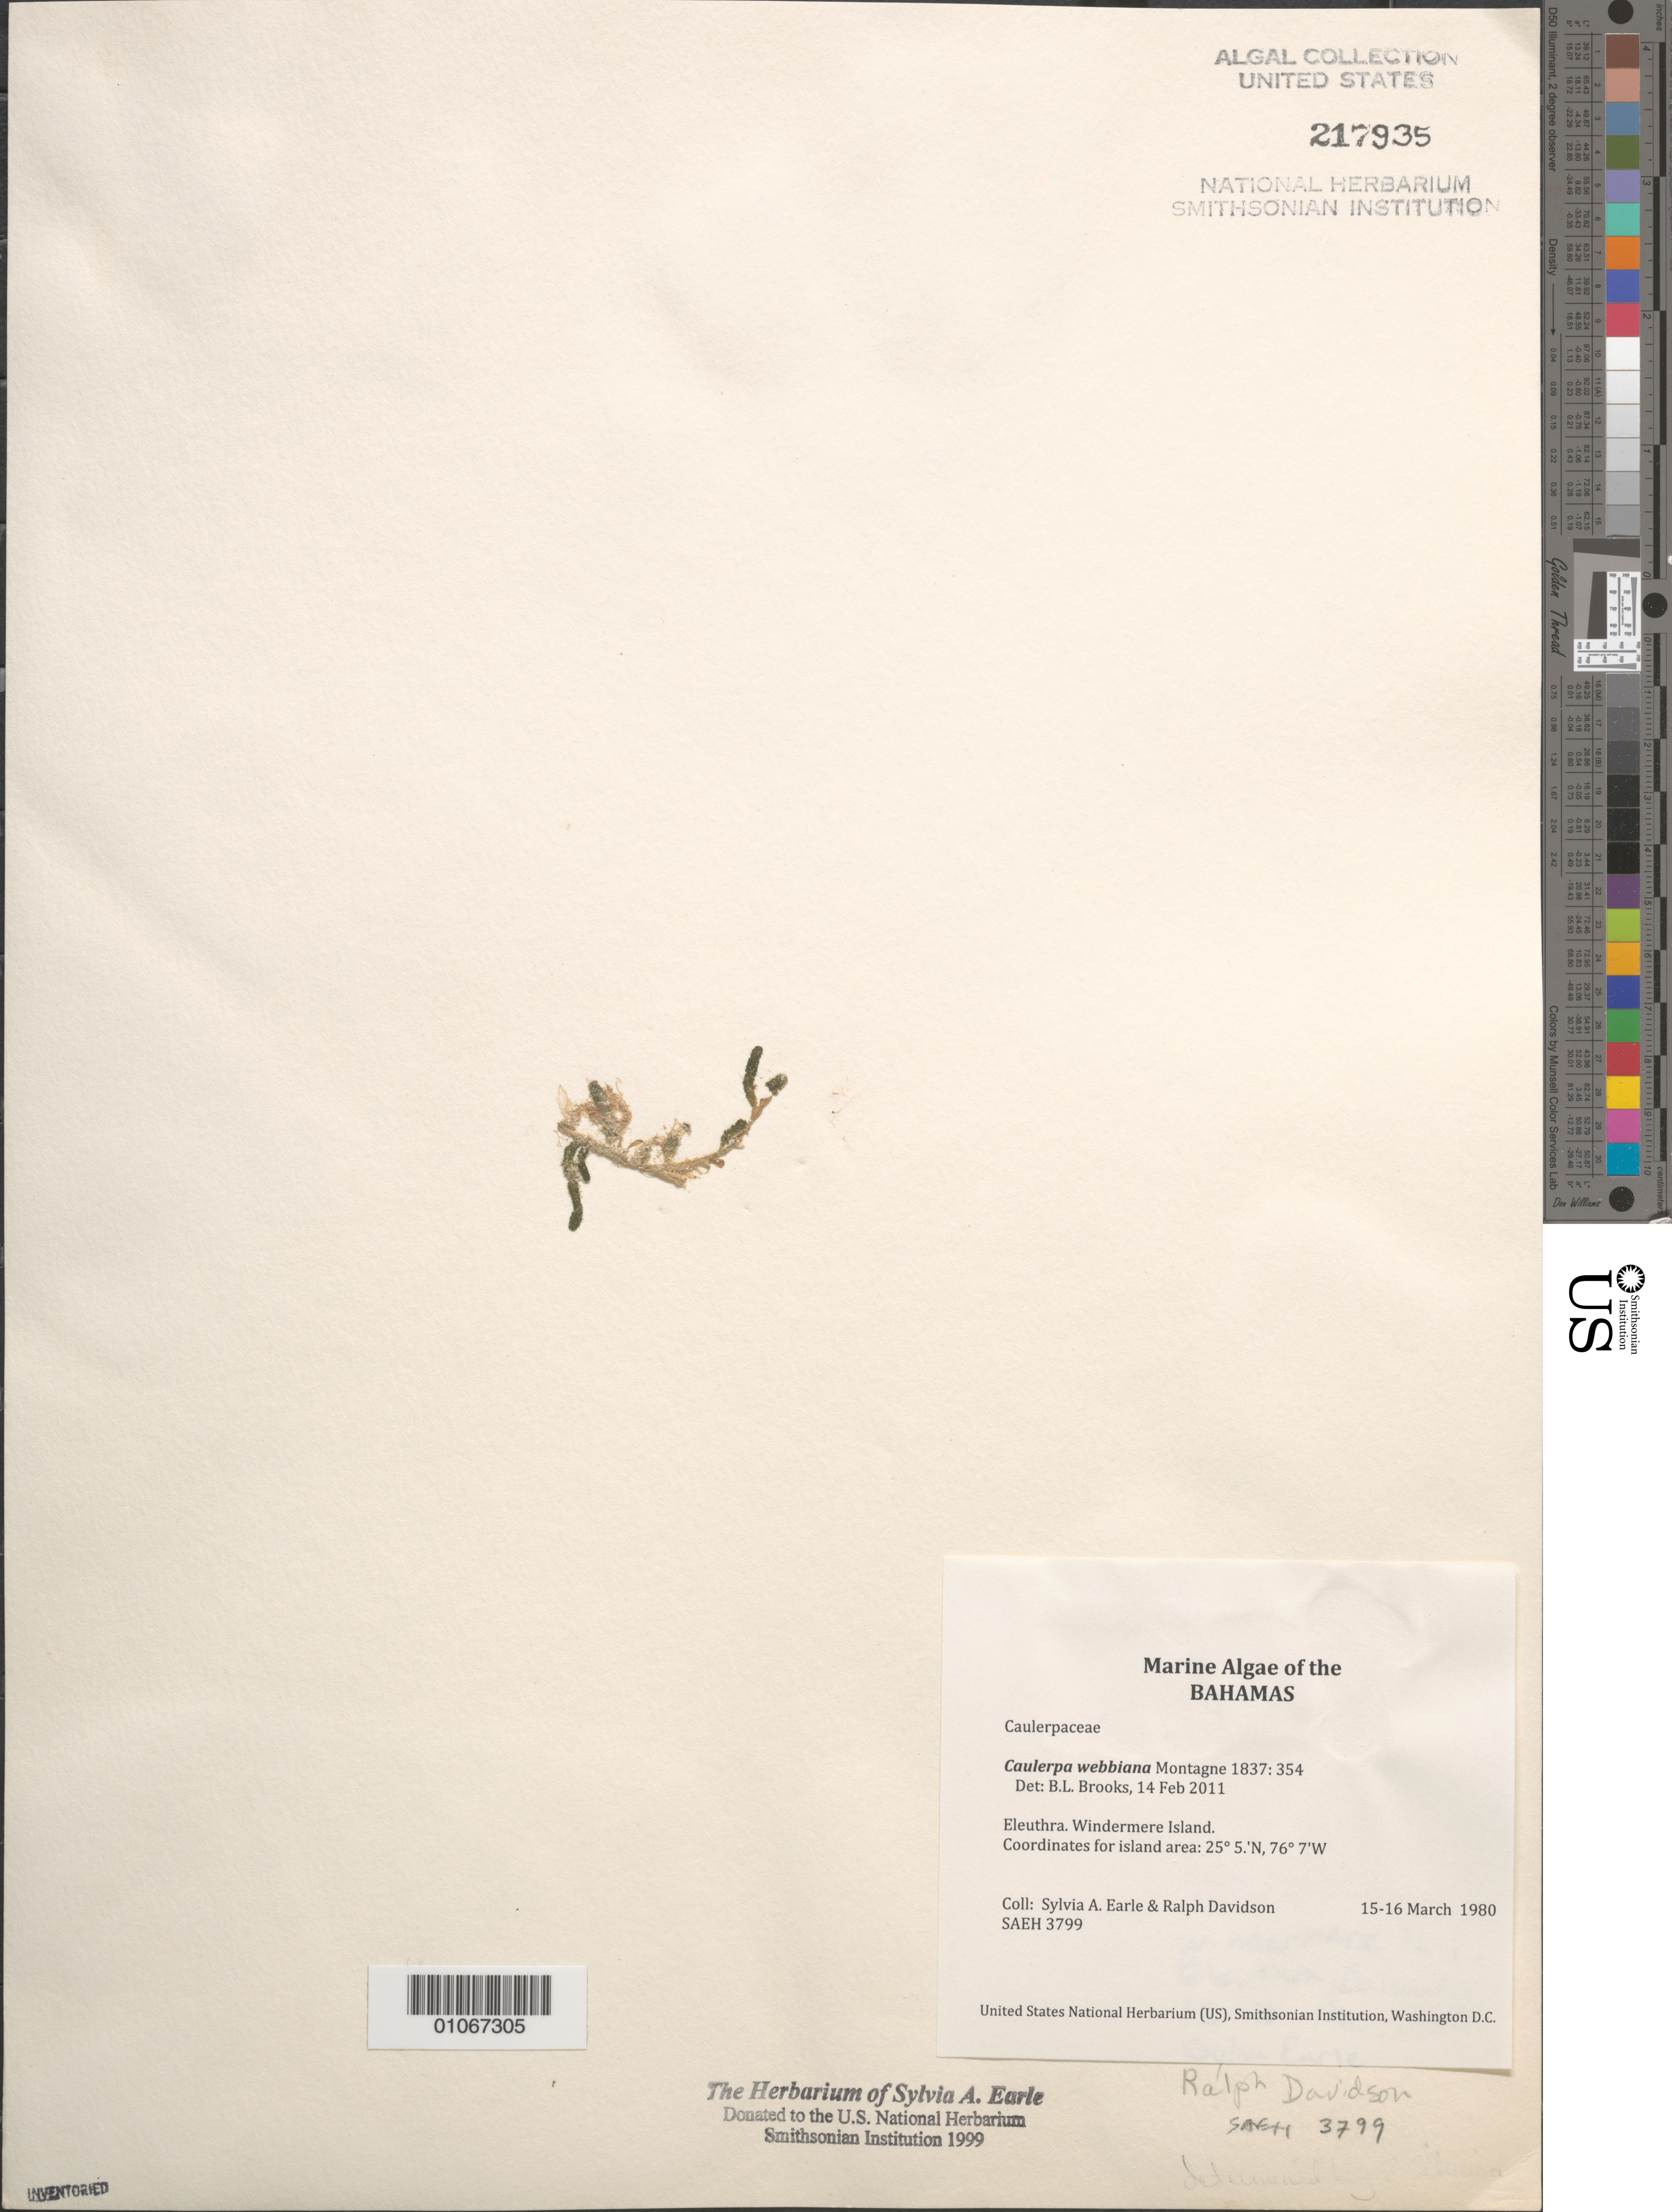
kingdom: Plantae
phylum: Chlorophyta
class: Ulvophyceae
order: Bryopsidales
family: Caulerpaceae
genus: Caulerpa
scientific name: Caulerpa webbiana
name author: Mont.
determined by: Brooks, B. L., (BOT), Smithsonian Institution - National Museum of Natural History (UNITED STATES)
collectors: S. A. Earle & R. Davidson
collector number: SAEH 3799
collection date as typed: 15 Mar 1980 to 16 Mar 1980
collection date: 1980-03-15/1980-03-16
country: Bahamas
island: Eleuthera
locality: Windermere Island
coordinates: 25 5'N, 76 7'W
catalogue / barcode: US 217935